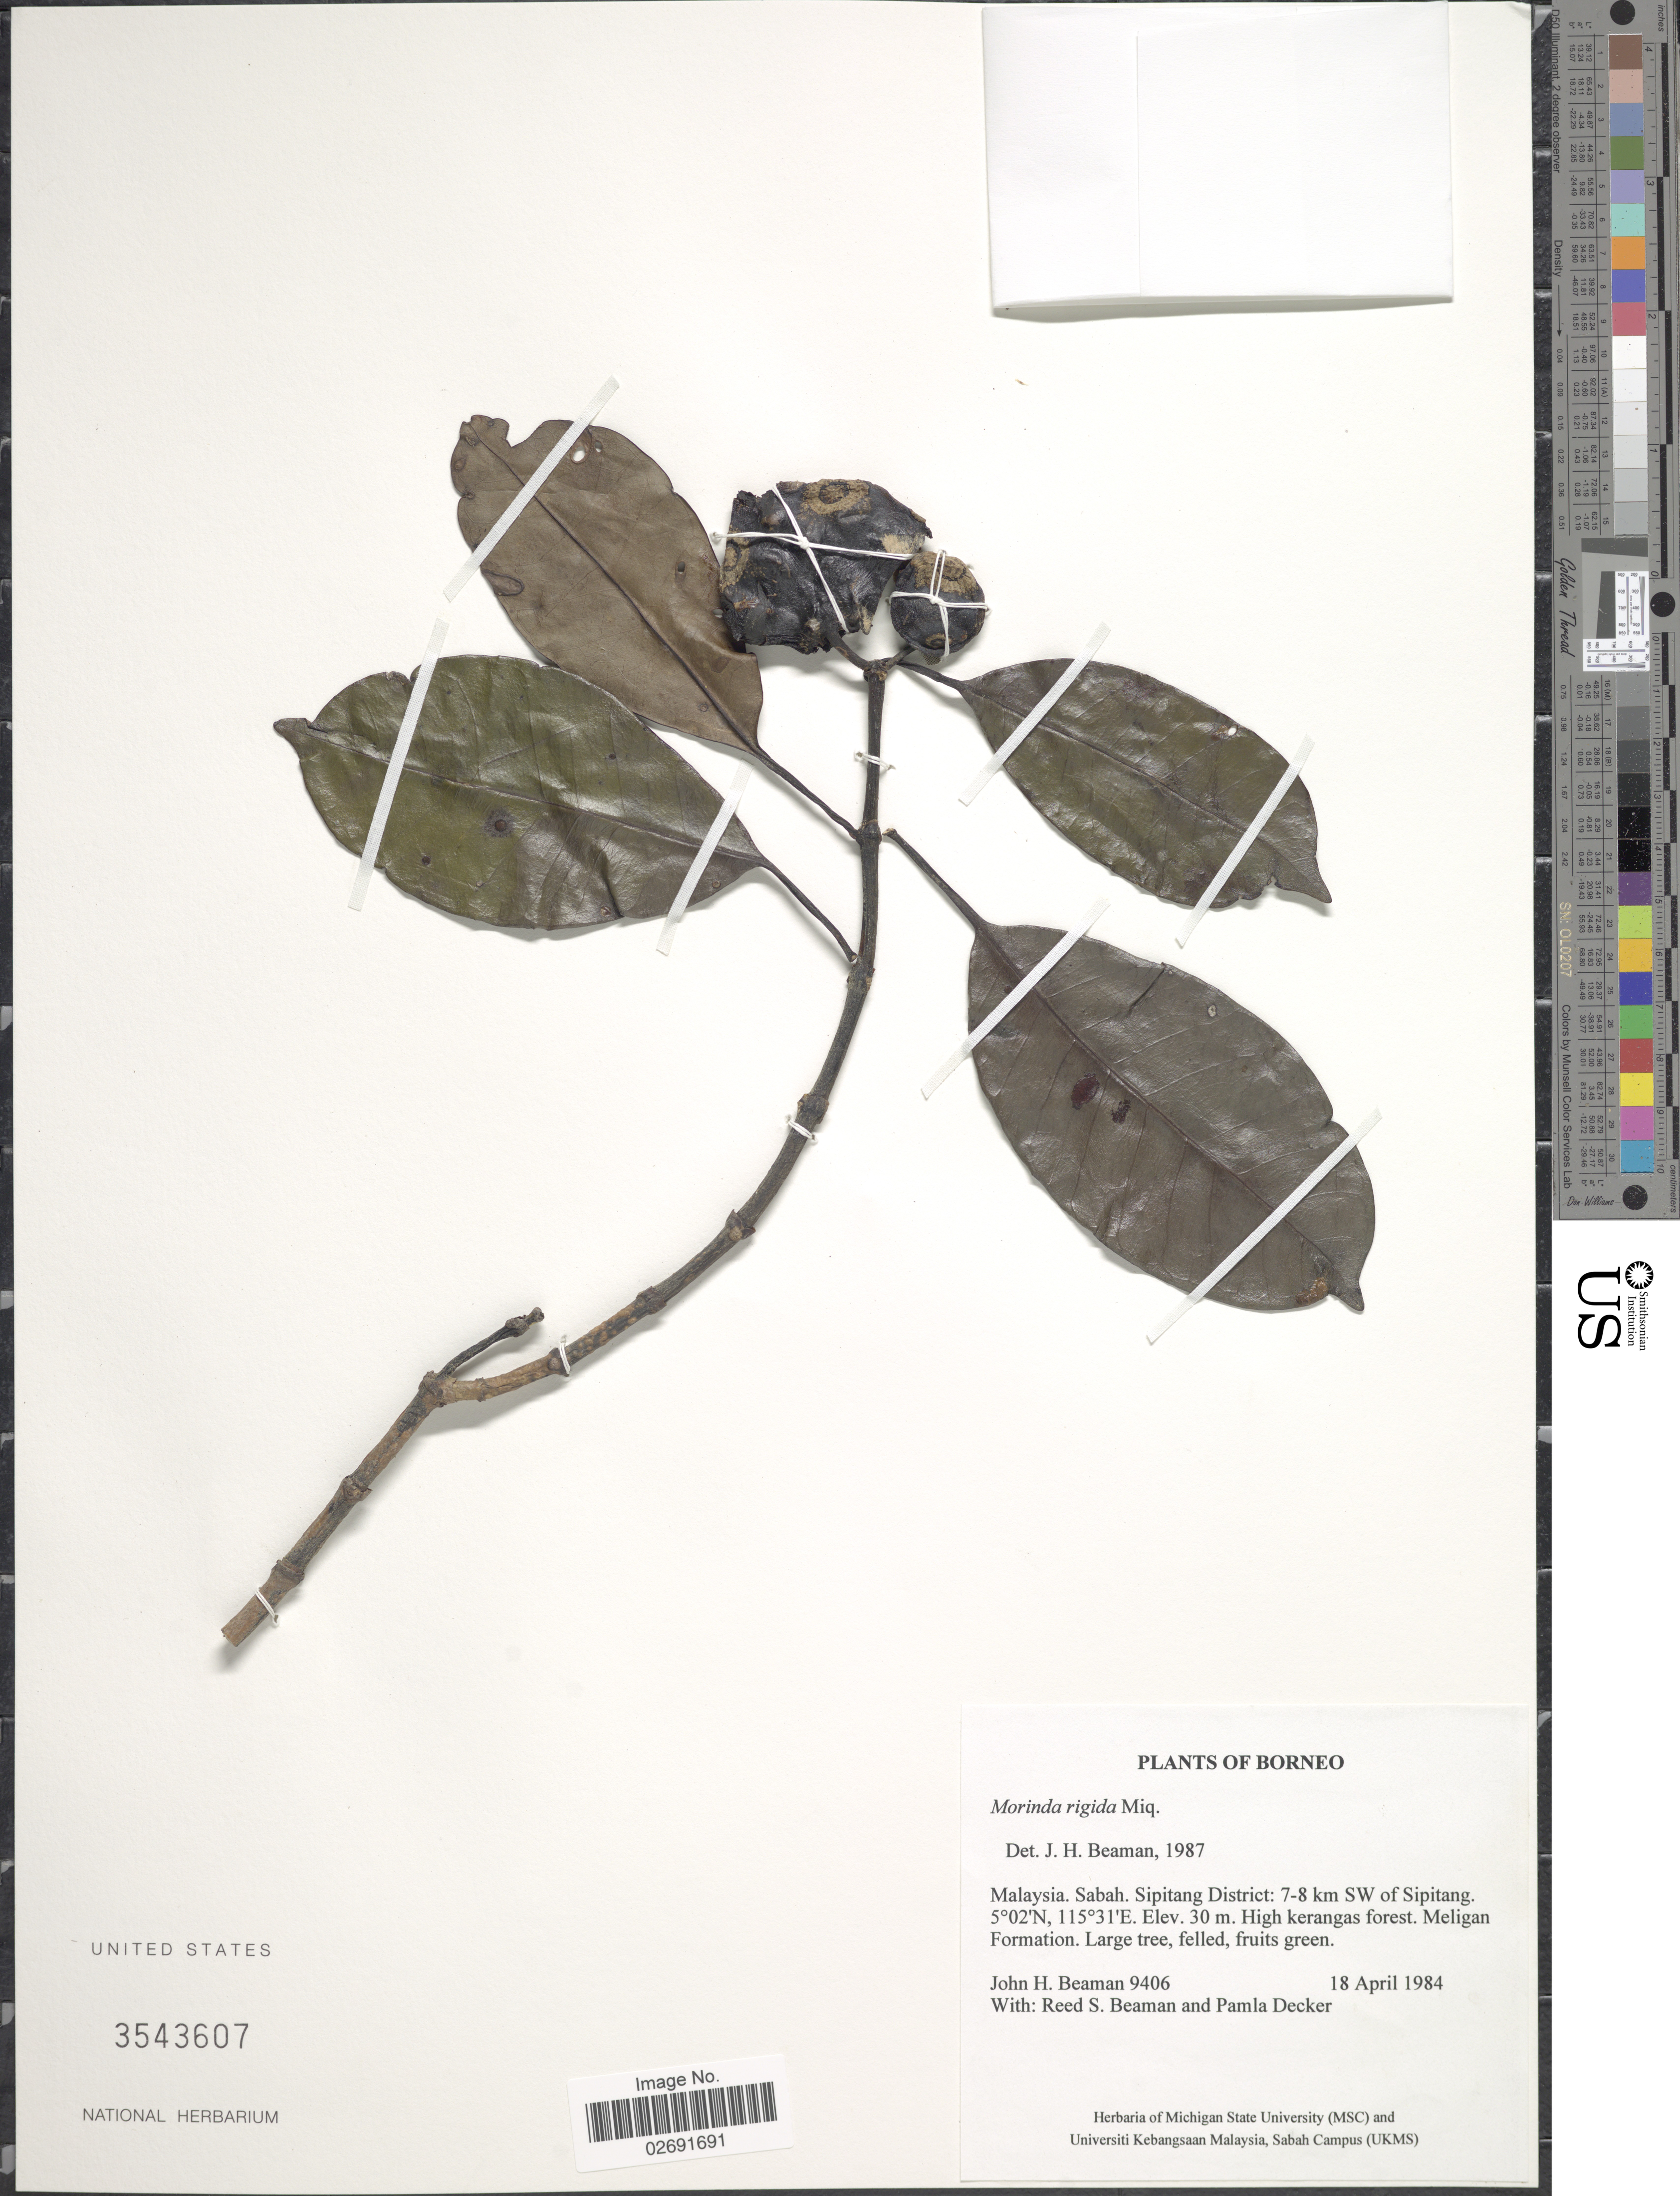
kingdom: Plantae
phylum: Tracheophyta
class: Magnoliopsida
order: Gentianales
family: Rubiaceae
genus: Gynochthodes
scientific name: Gynochthodes rigida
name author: (Miq.) Razafim. & B. Bremer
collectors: J. H. Beaman, R. S. Beaman & P. Decker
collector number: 9406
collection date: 1984-04-18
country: Malaysia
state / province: Sabah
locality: Borneo. Sipitang District: 7-8 km SW of Sipitang.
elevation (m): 30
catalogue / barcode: US 3543607